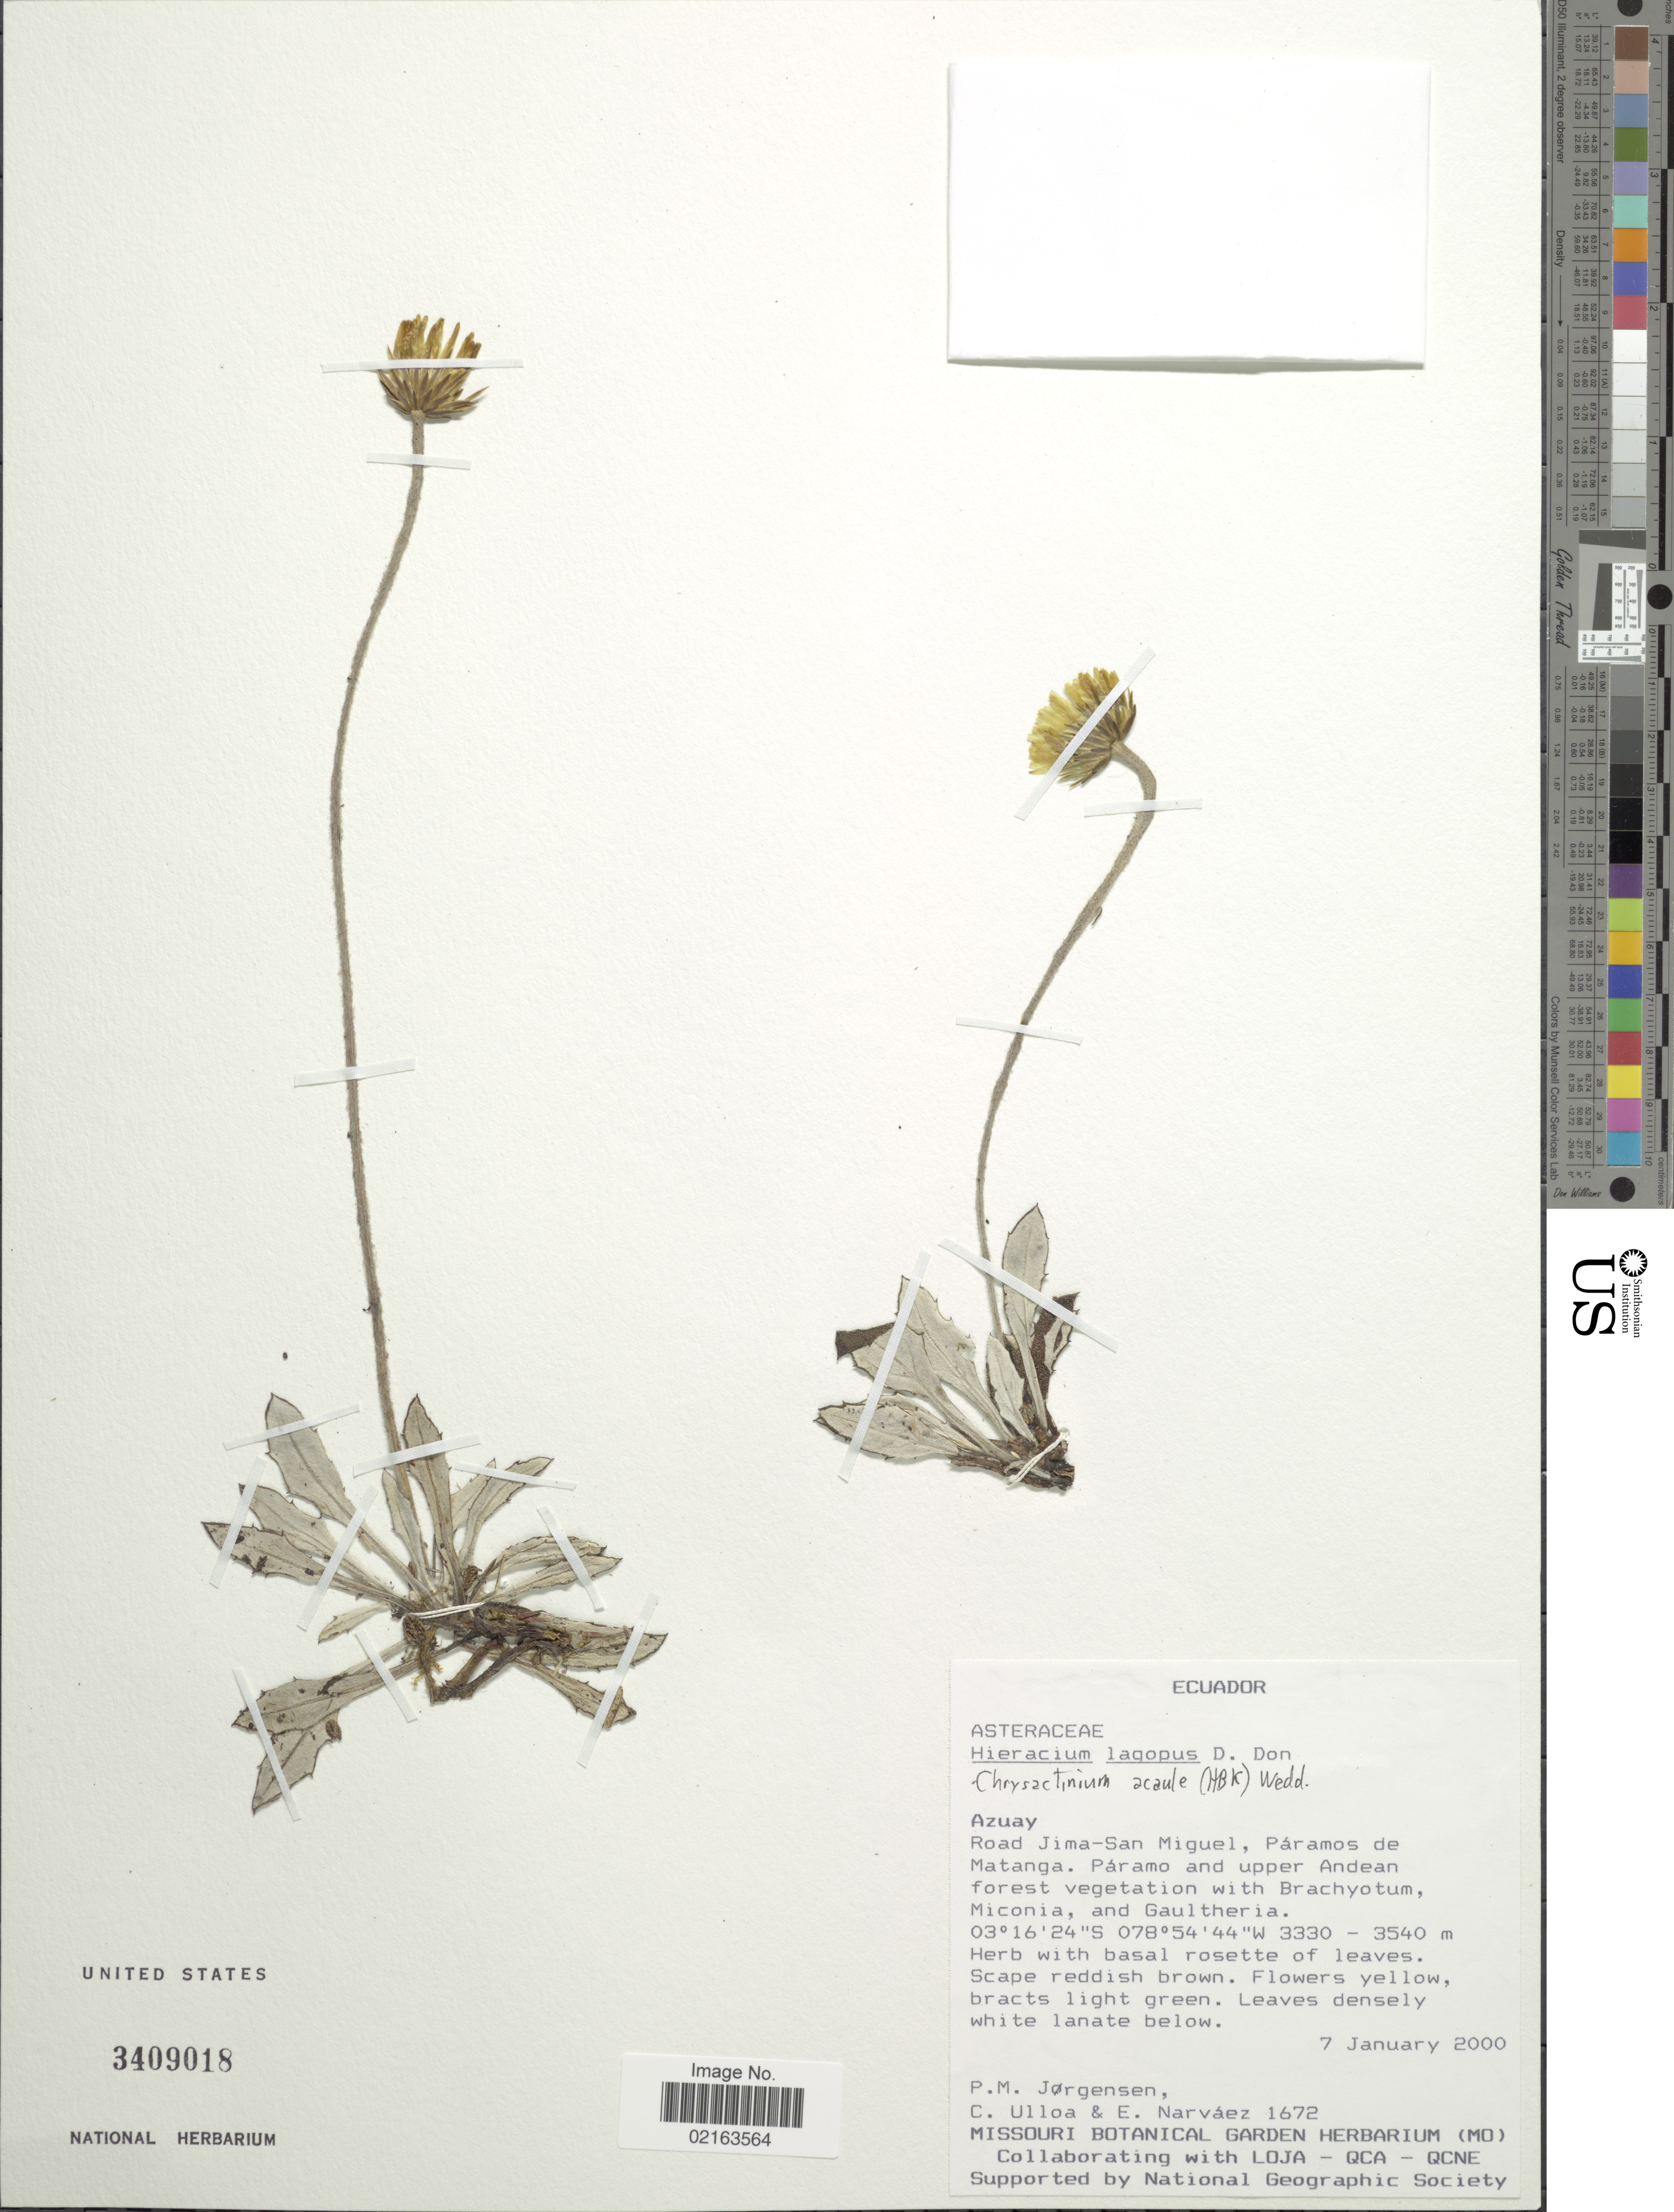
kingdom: Plantae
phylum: Tracheophyta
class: Magnoliopsida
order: Asterales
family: Asteraceae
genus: Chrysactinium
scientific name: Chrysactinium acaule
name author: (Kunth) Wedd.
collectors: P. Jørgensen, C. Ulloa & E. Narváez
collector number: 1672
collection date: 2000-01-07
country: Ecuador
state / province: Azuay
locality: Azuay. Road Jima-San Miguel, Páramos de Matanga.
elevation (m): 3330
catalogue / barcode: US 3409018